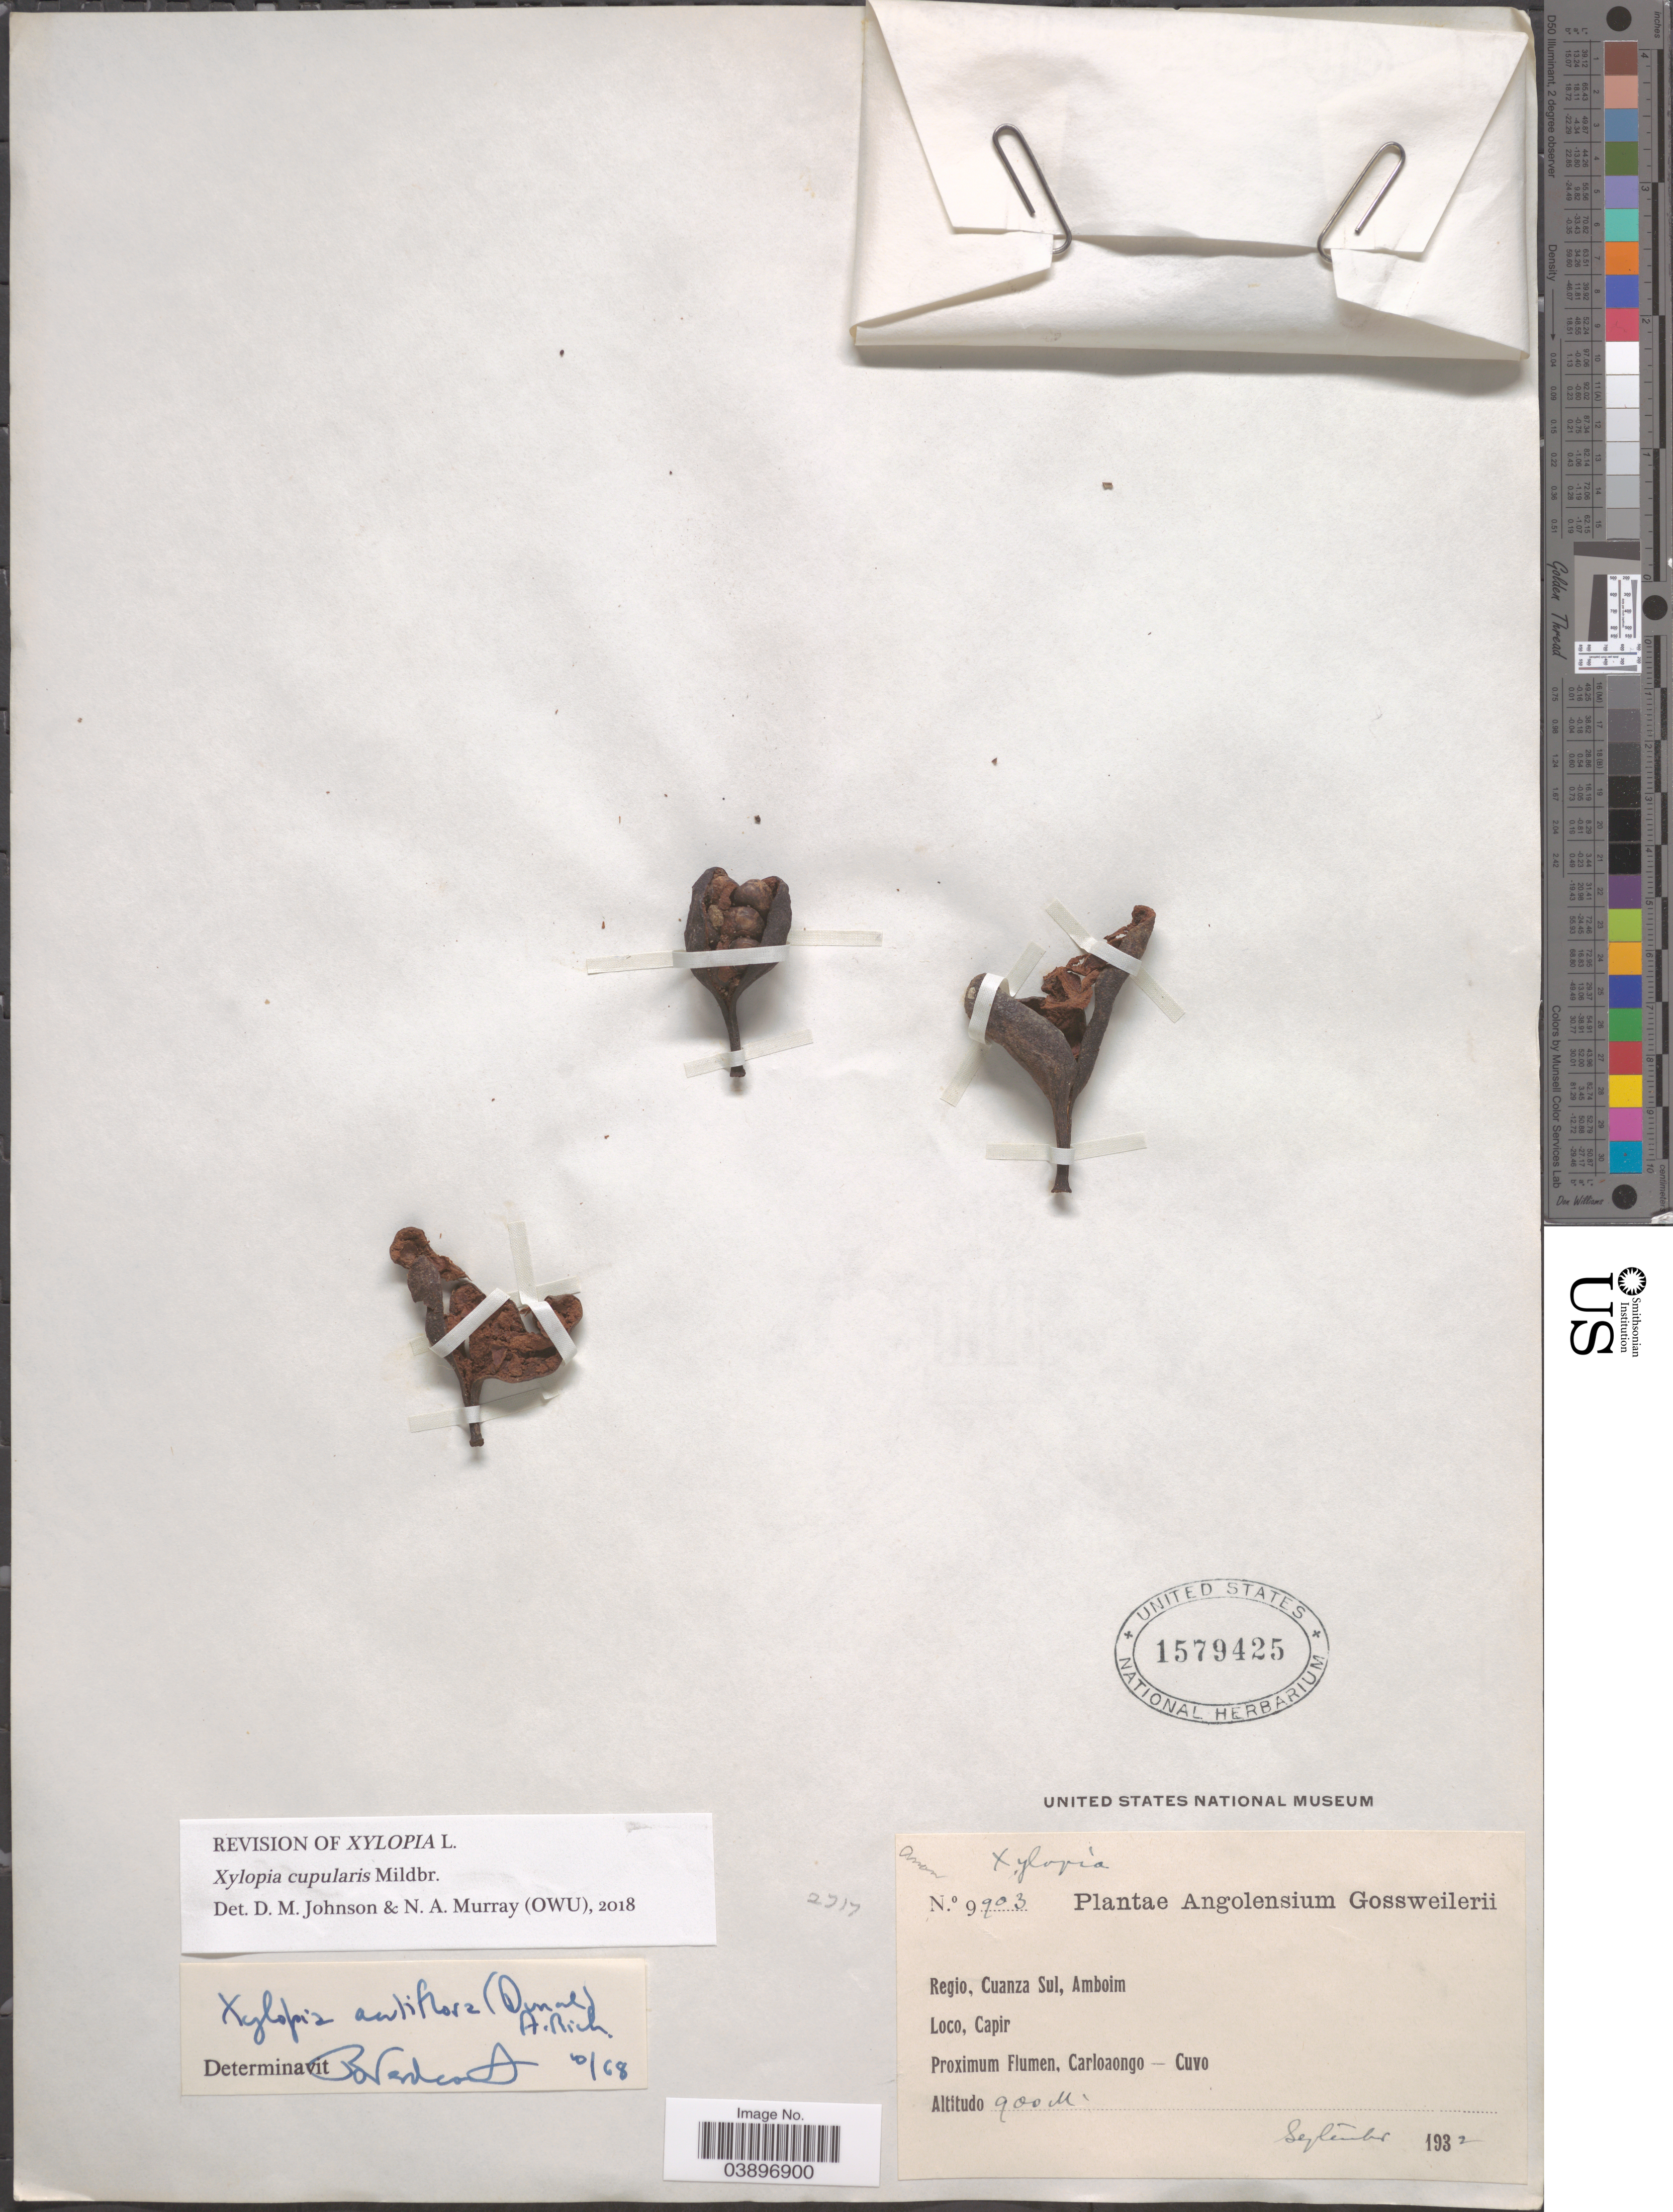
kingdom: Plantae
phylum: Tracheophyta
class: Magnoliopsida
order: Magnoliales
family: Annonaceae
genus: Xylopia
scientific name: Xylopia cupularis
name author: Mildbr.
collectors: -. Gossweiler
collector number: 9903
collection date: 1932-09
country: Angola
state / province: Cuanza Sul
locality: Regio, Amboim. Capir. Proximum Flumen, Carloaongo - Cuvo.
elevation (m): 900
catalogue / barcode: US 1579425